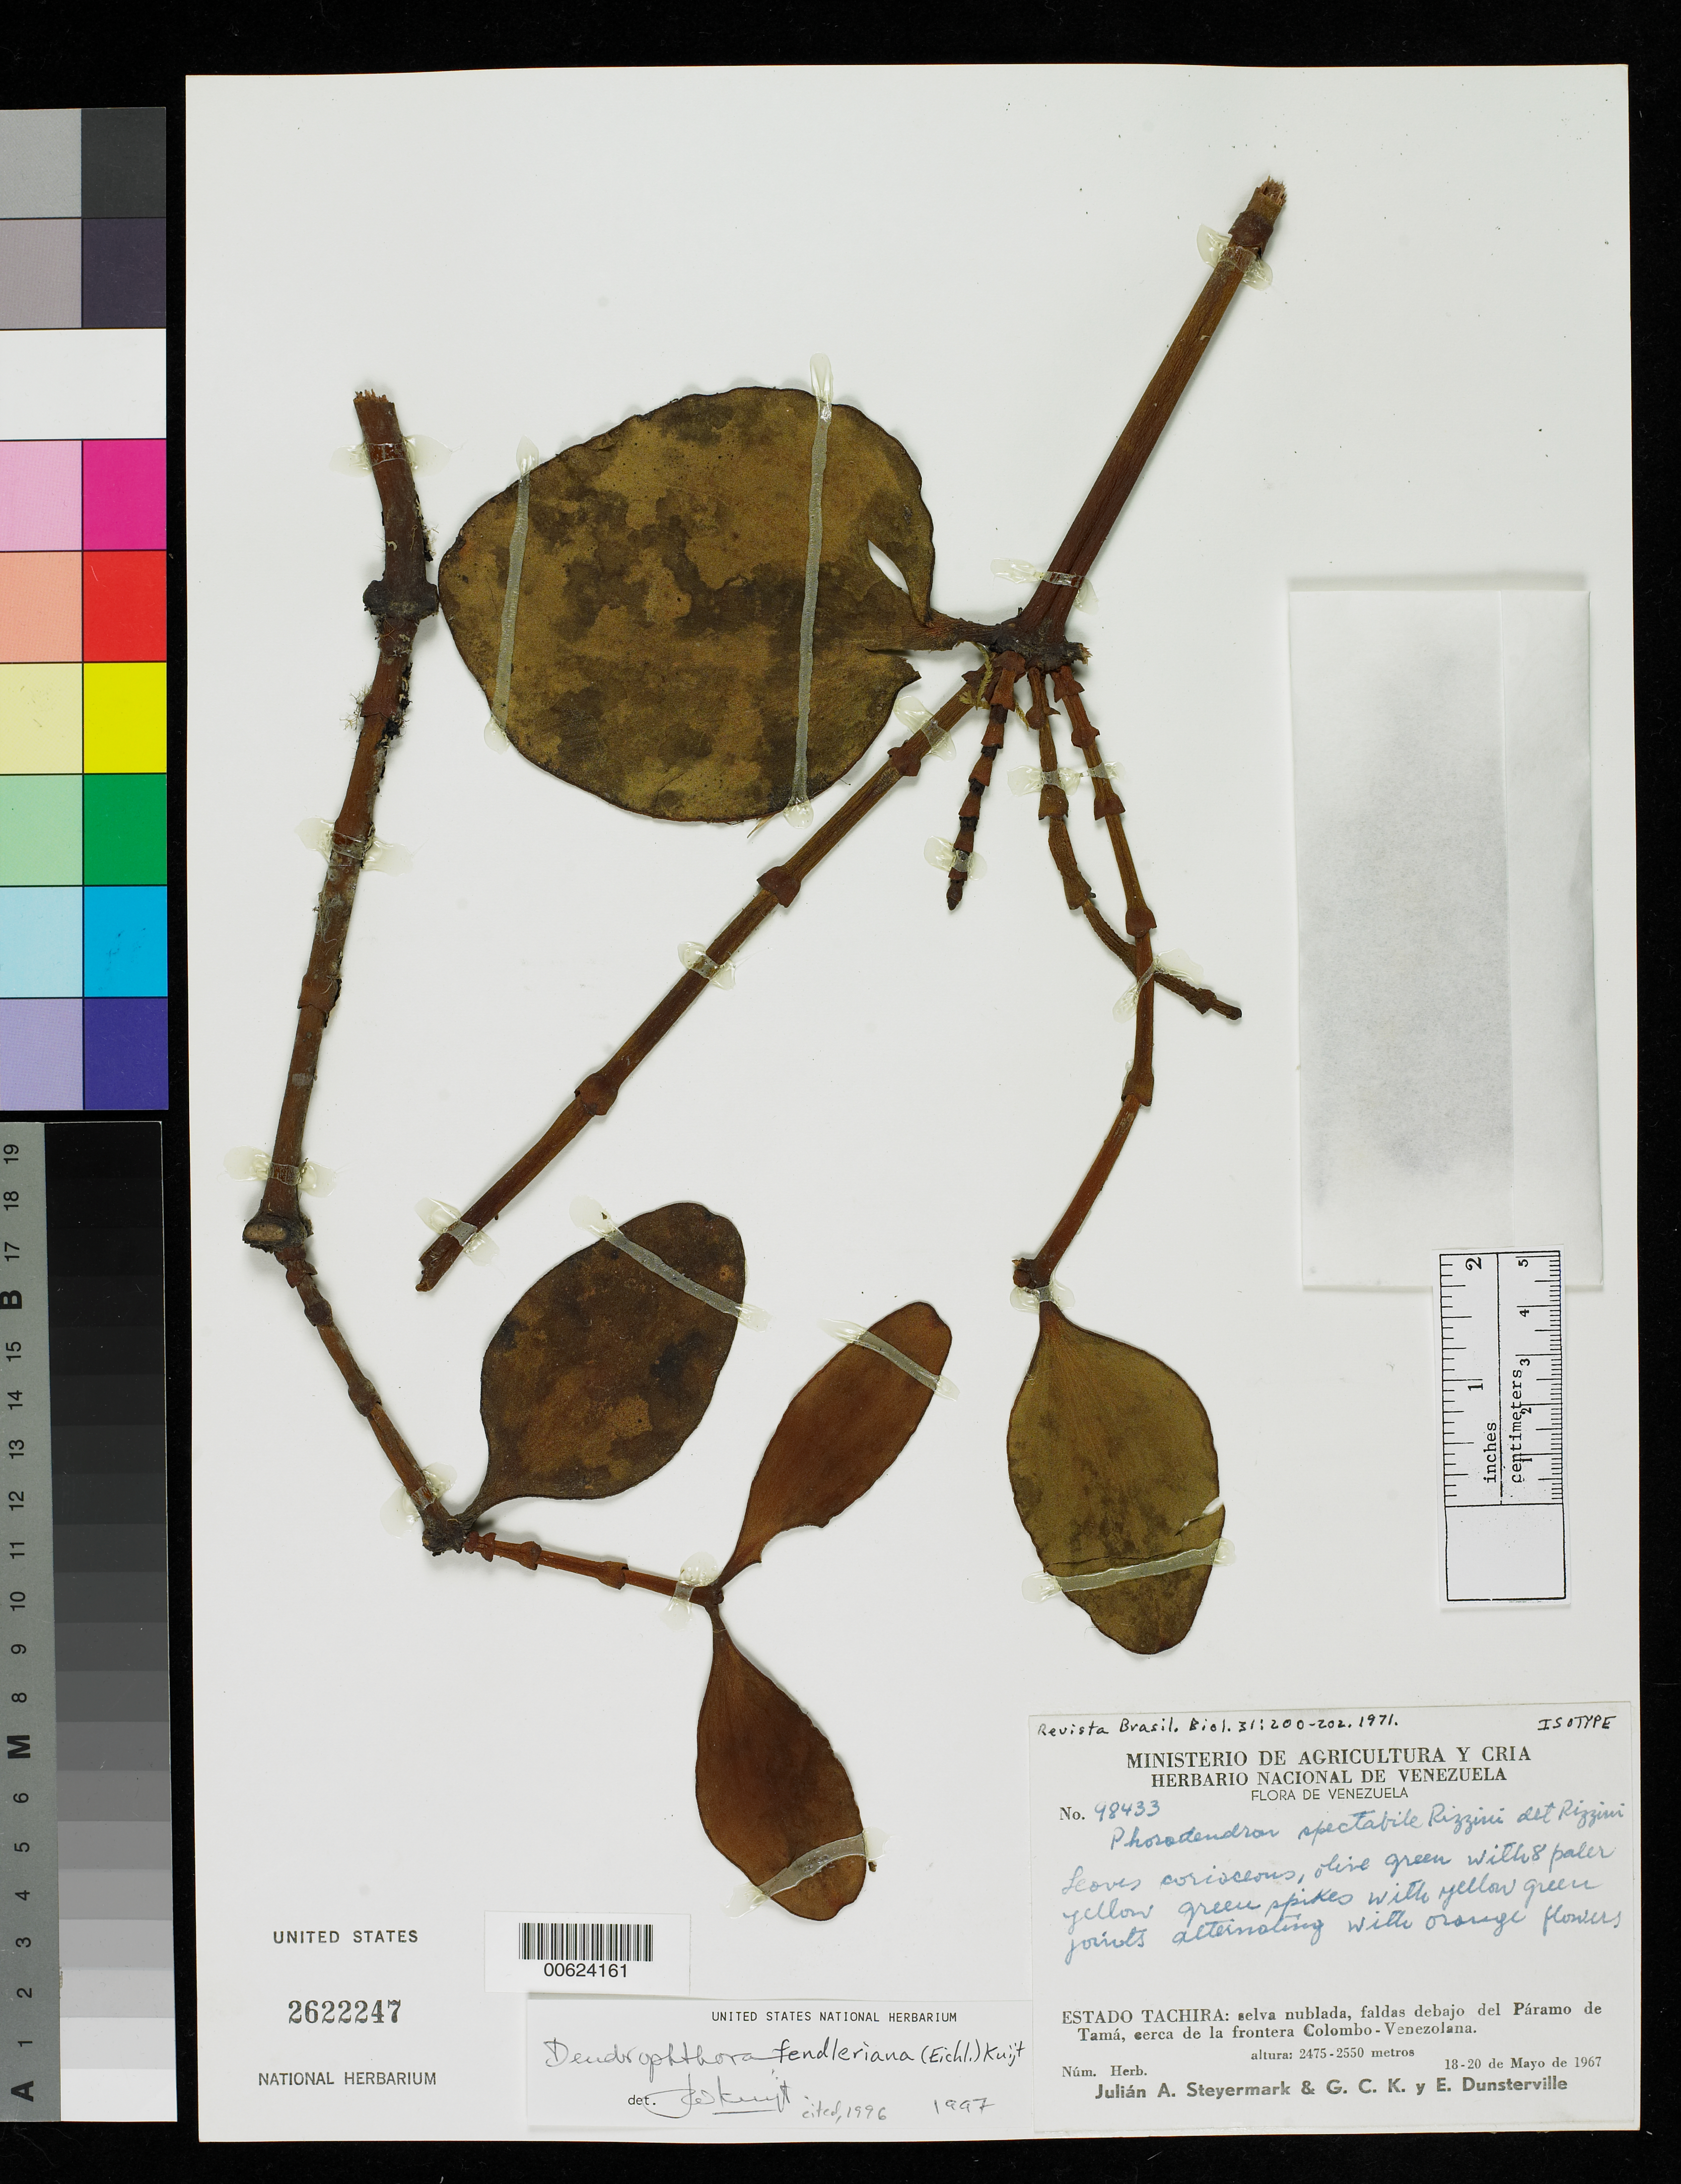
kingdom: Plantae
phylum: Tracheophyta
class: Magnoliopsida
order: Santalales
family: Viscaceae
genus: Phoradendron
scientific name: Phoradendron spectabile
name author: Rizzini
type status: Isotype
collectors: J. Steyermark, G. C. K. Dunsterville & E. Dunsterville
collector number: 98433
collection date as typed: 18 May 1967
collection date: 1967-05-18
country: Venezuela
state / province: Tachira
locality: Paramo de Tama, border of Colombia and Venezuela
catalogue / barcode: US 2622247